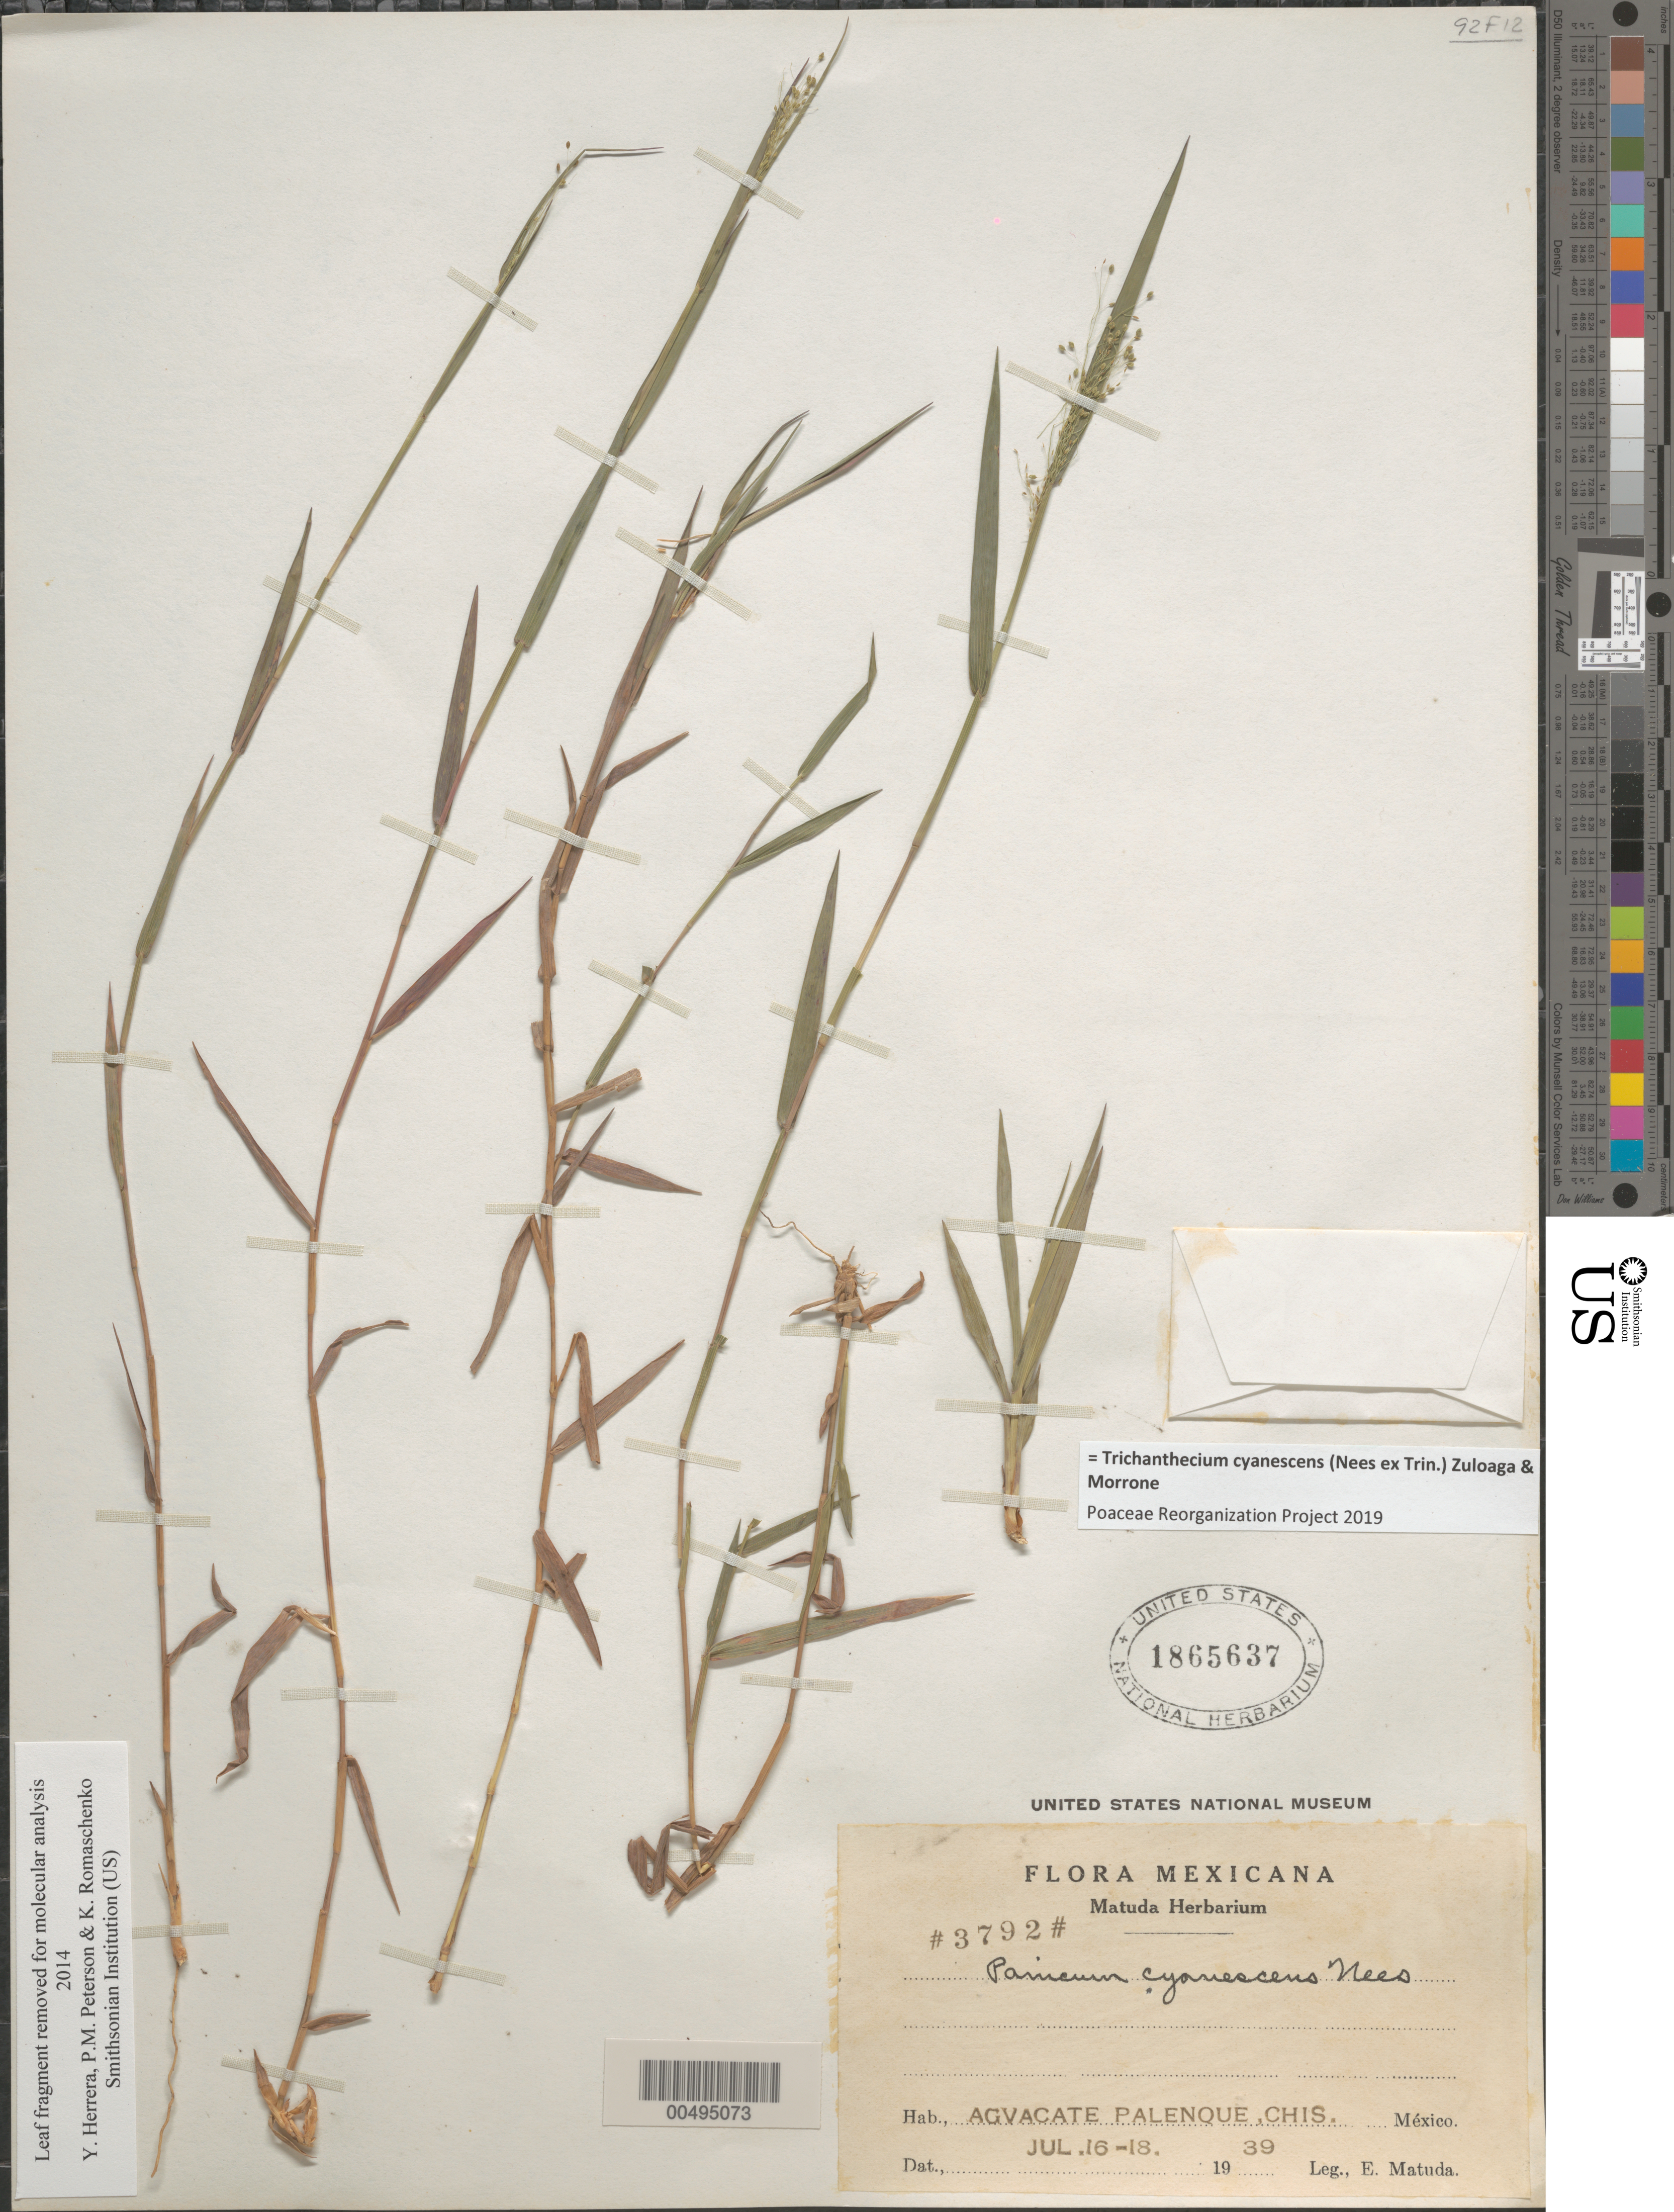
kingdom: Plantae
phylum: Tracheophyta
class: Liliopsida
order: Poales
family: Poaceae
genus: Panicum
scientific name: Panicum cyanescens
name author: Nees ex Trin.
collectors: E. Matuda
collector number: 3792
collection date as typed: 16 Jul 1939 to 18 Jul 1939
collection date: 1939-07-16/1939-07-18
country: Mexico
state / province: Chiapas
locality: Agvacate, Palenque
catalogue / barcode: US 1865637